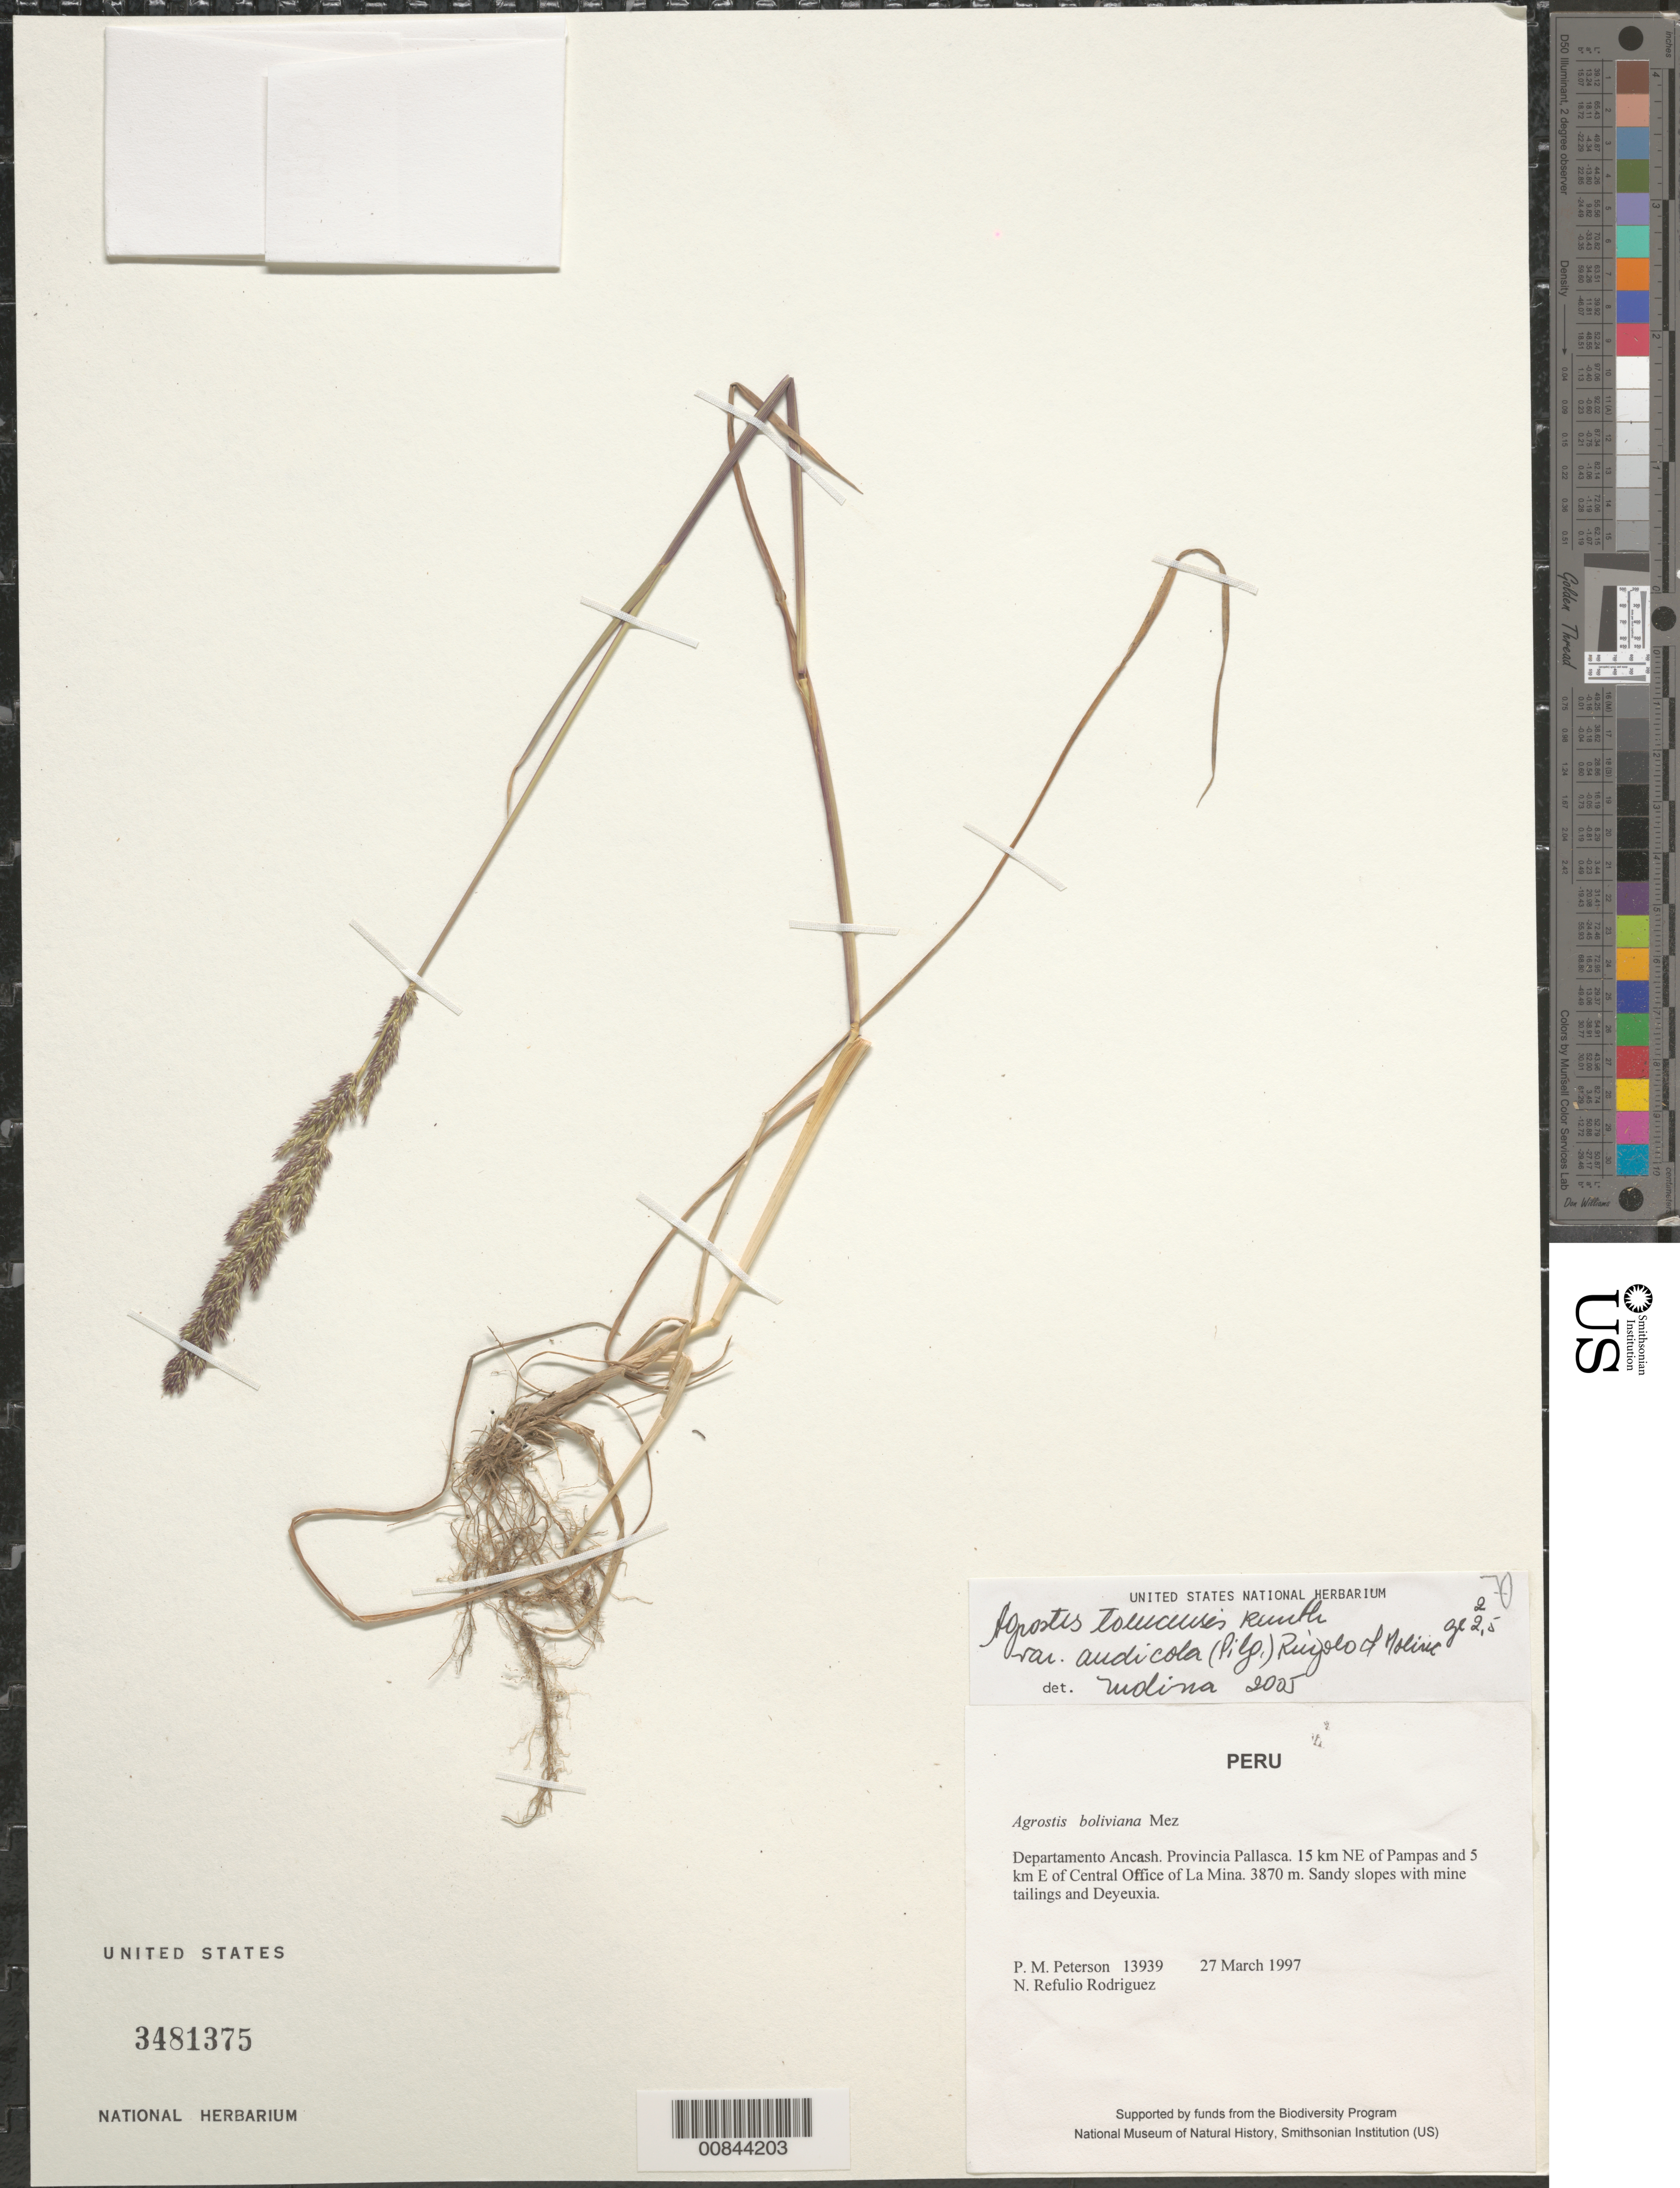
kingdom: Plantae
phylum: Tracheophyta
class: Liliopsida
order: Poales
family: Poaceae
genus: Agrostis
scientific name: Agrostis tolucensis var. andicola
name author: (Pilg.) Rúgolo & A.M. Molina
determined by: Molina, Ana M. de R.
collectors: P. M. Peterson & N. Refulio-Rodríguez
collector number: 13939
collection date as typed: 27 Mar 1997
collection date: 1997-03-27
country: Peru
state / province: Ancash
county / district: Pallasca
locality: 15 km NE of Pampas and 5 km E of Central Office of La Mina.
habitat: Sandy slopes with mine tailings and Deyeuxia.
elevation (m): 3870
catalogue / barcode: US 3481375